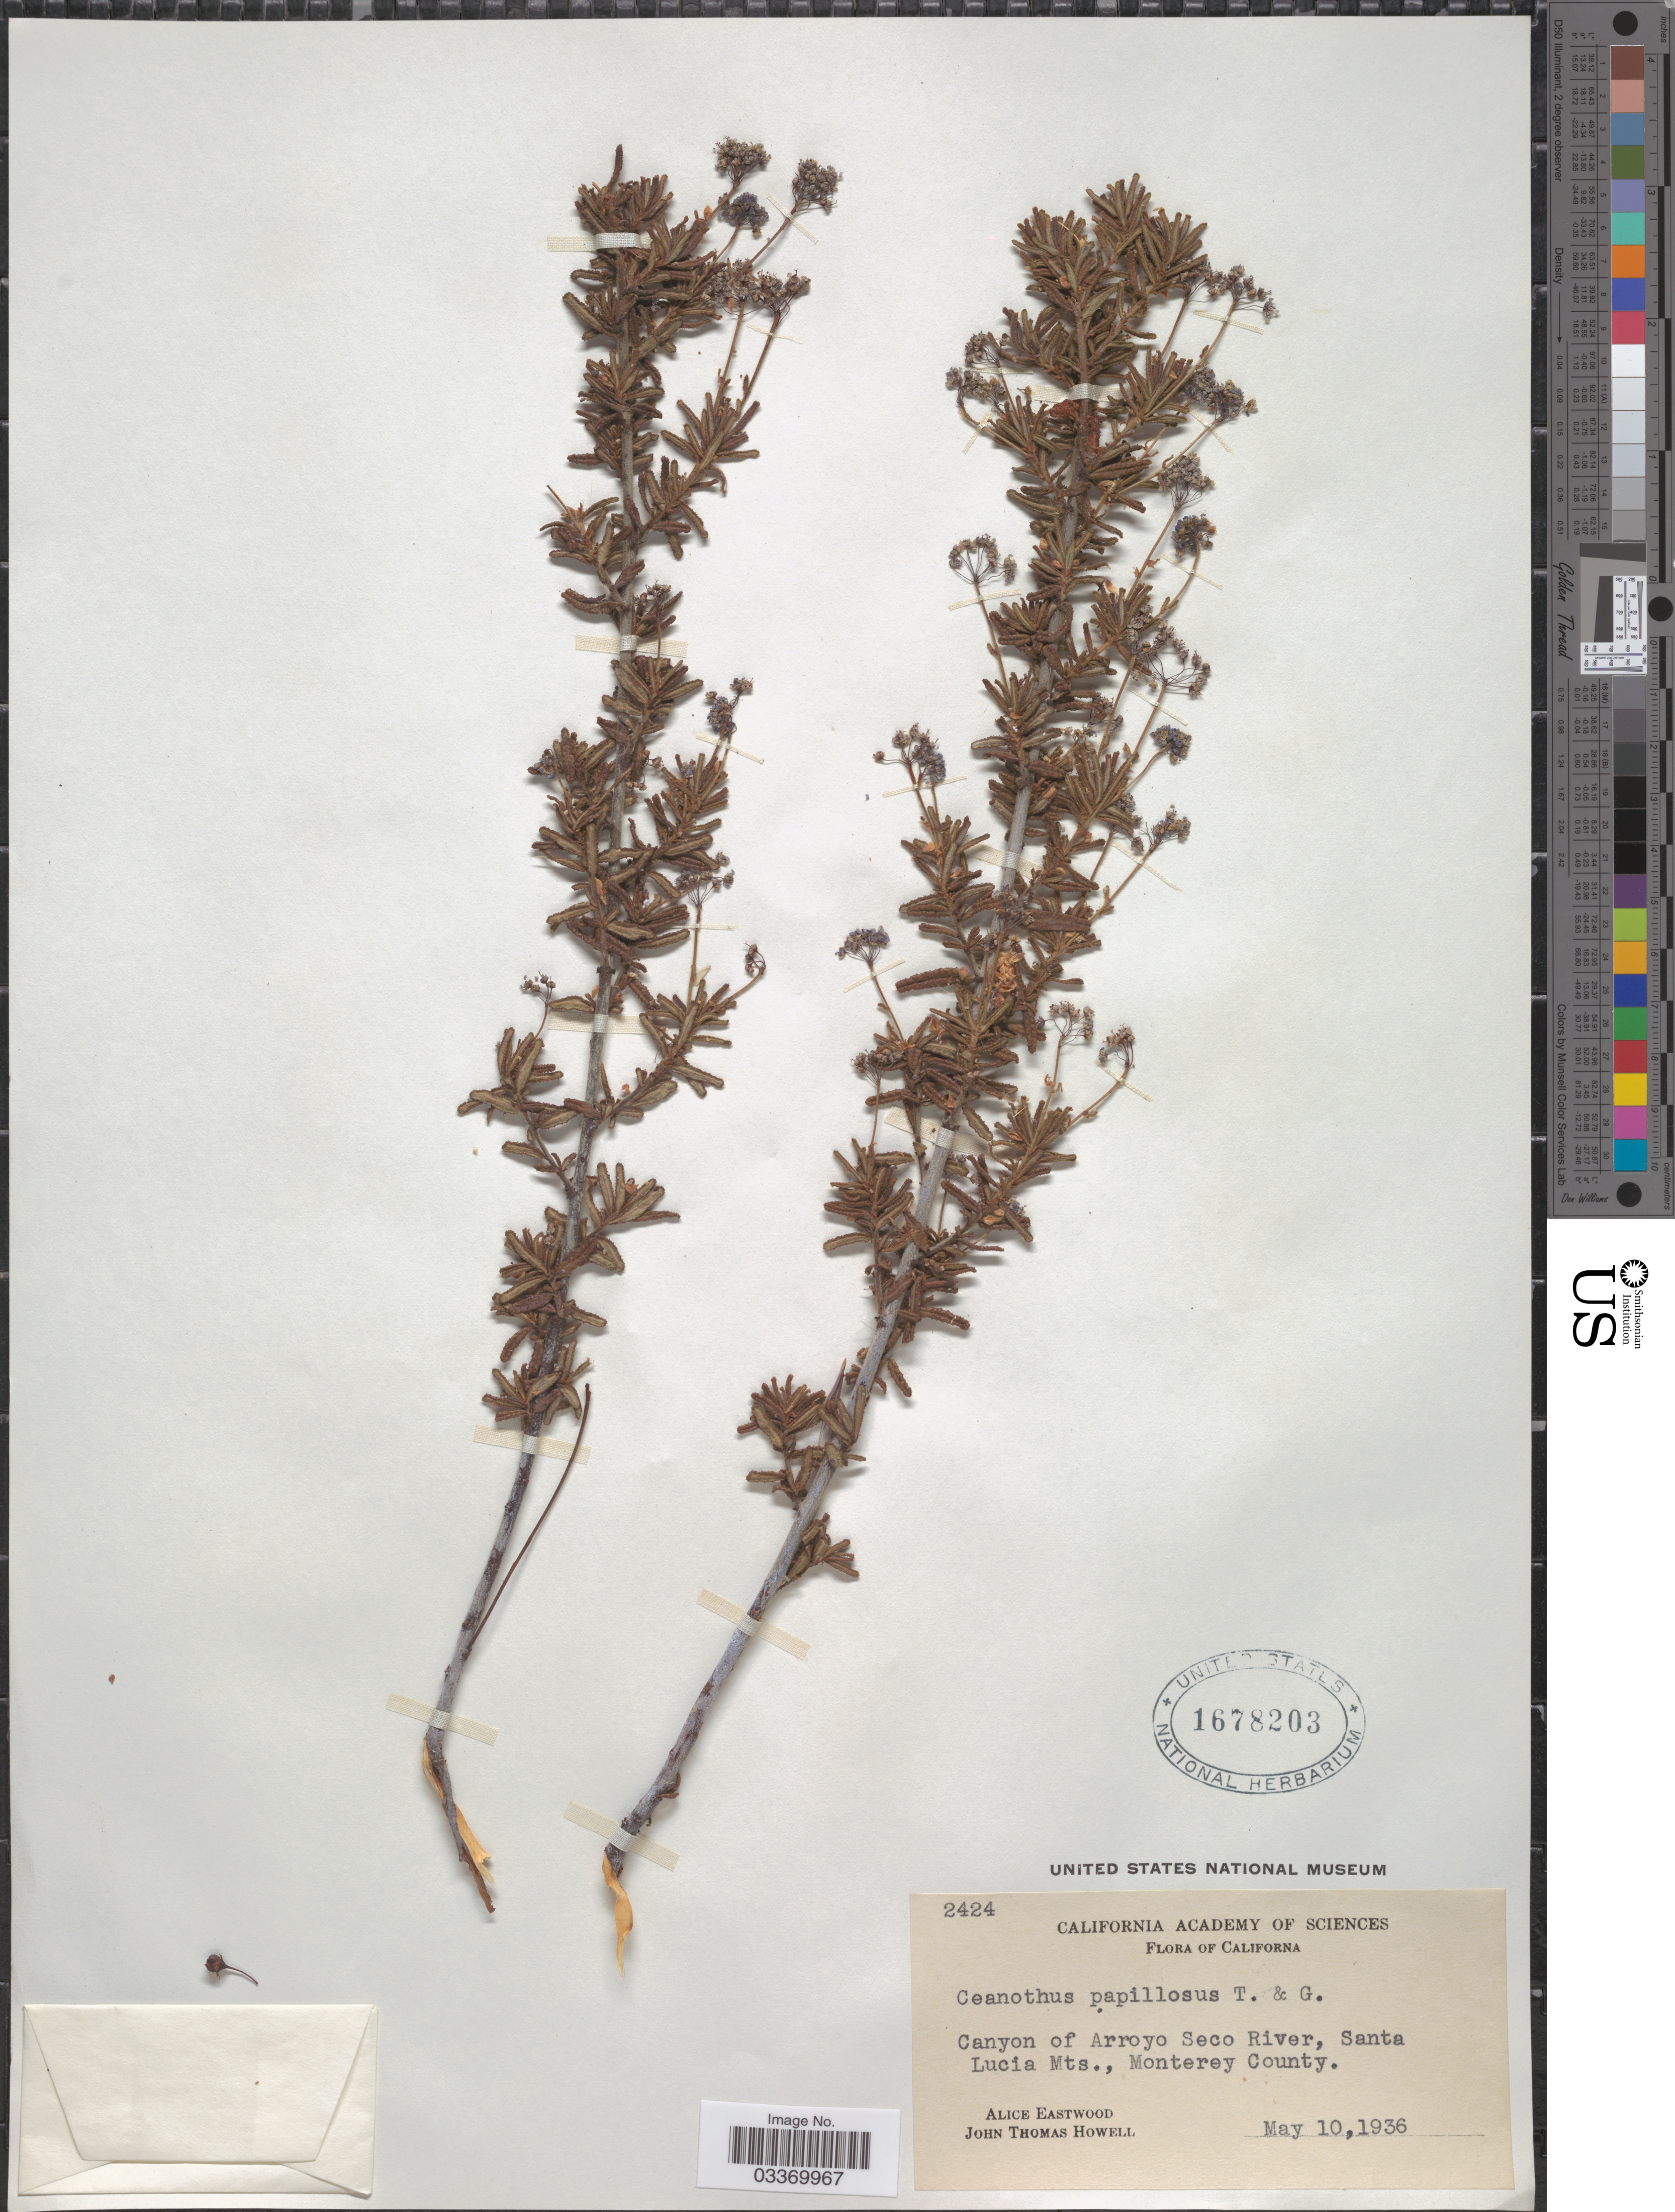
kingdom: Plantae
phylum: Tracheophyta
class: Magnoliopsida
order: Rosales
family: Rhamnaceae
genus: Ceanothus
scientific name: Ceanothus papillosus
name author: Torr. & A. Gray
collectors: A. Eastwood & J. T. Howell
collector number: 2424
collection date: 1936-05-10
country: United States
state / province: California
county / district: Monterey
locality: Canyon of Arroyo Seco River, Santa Lucia Mts., Monterey County.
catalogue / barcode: US 1678203